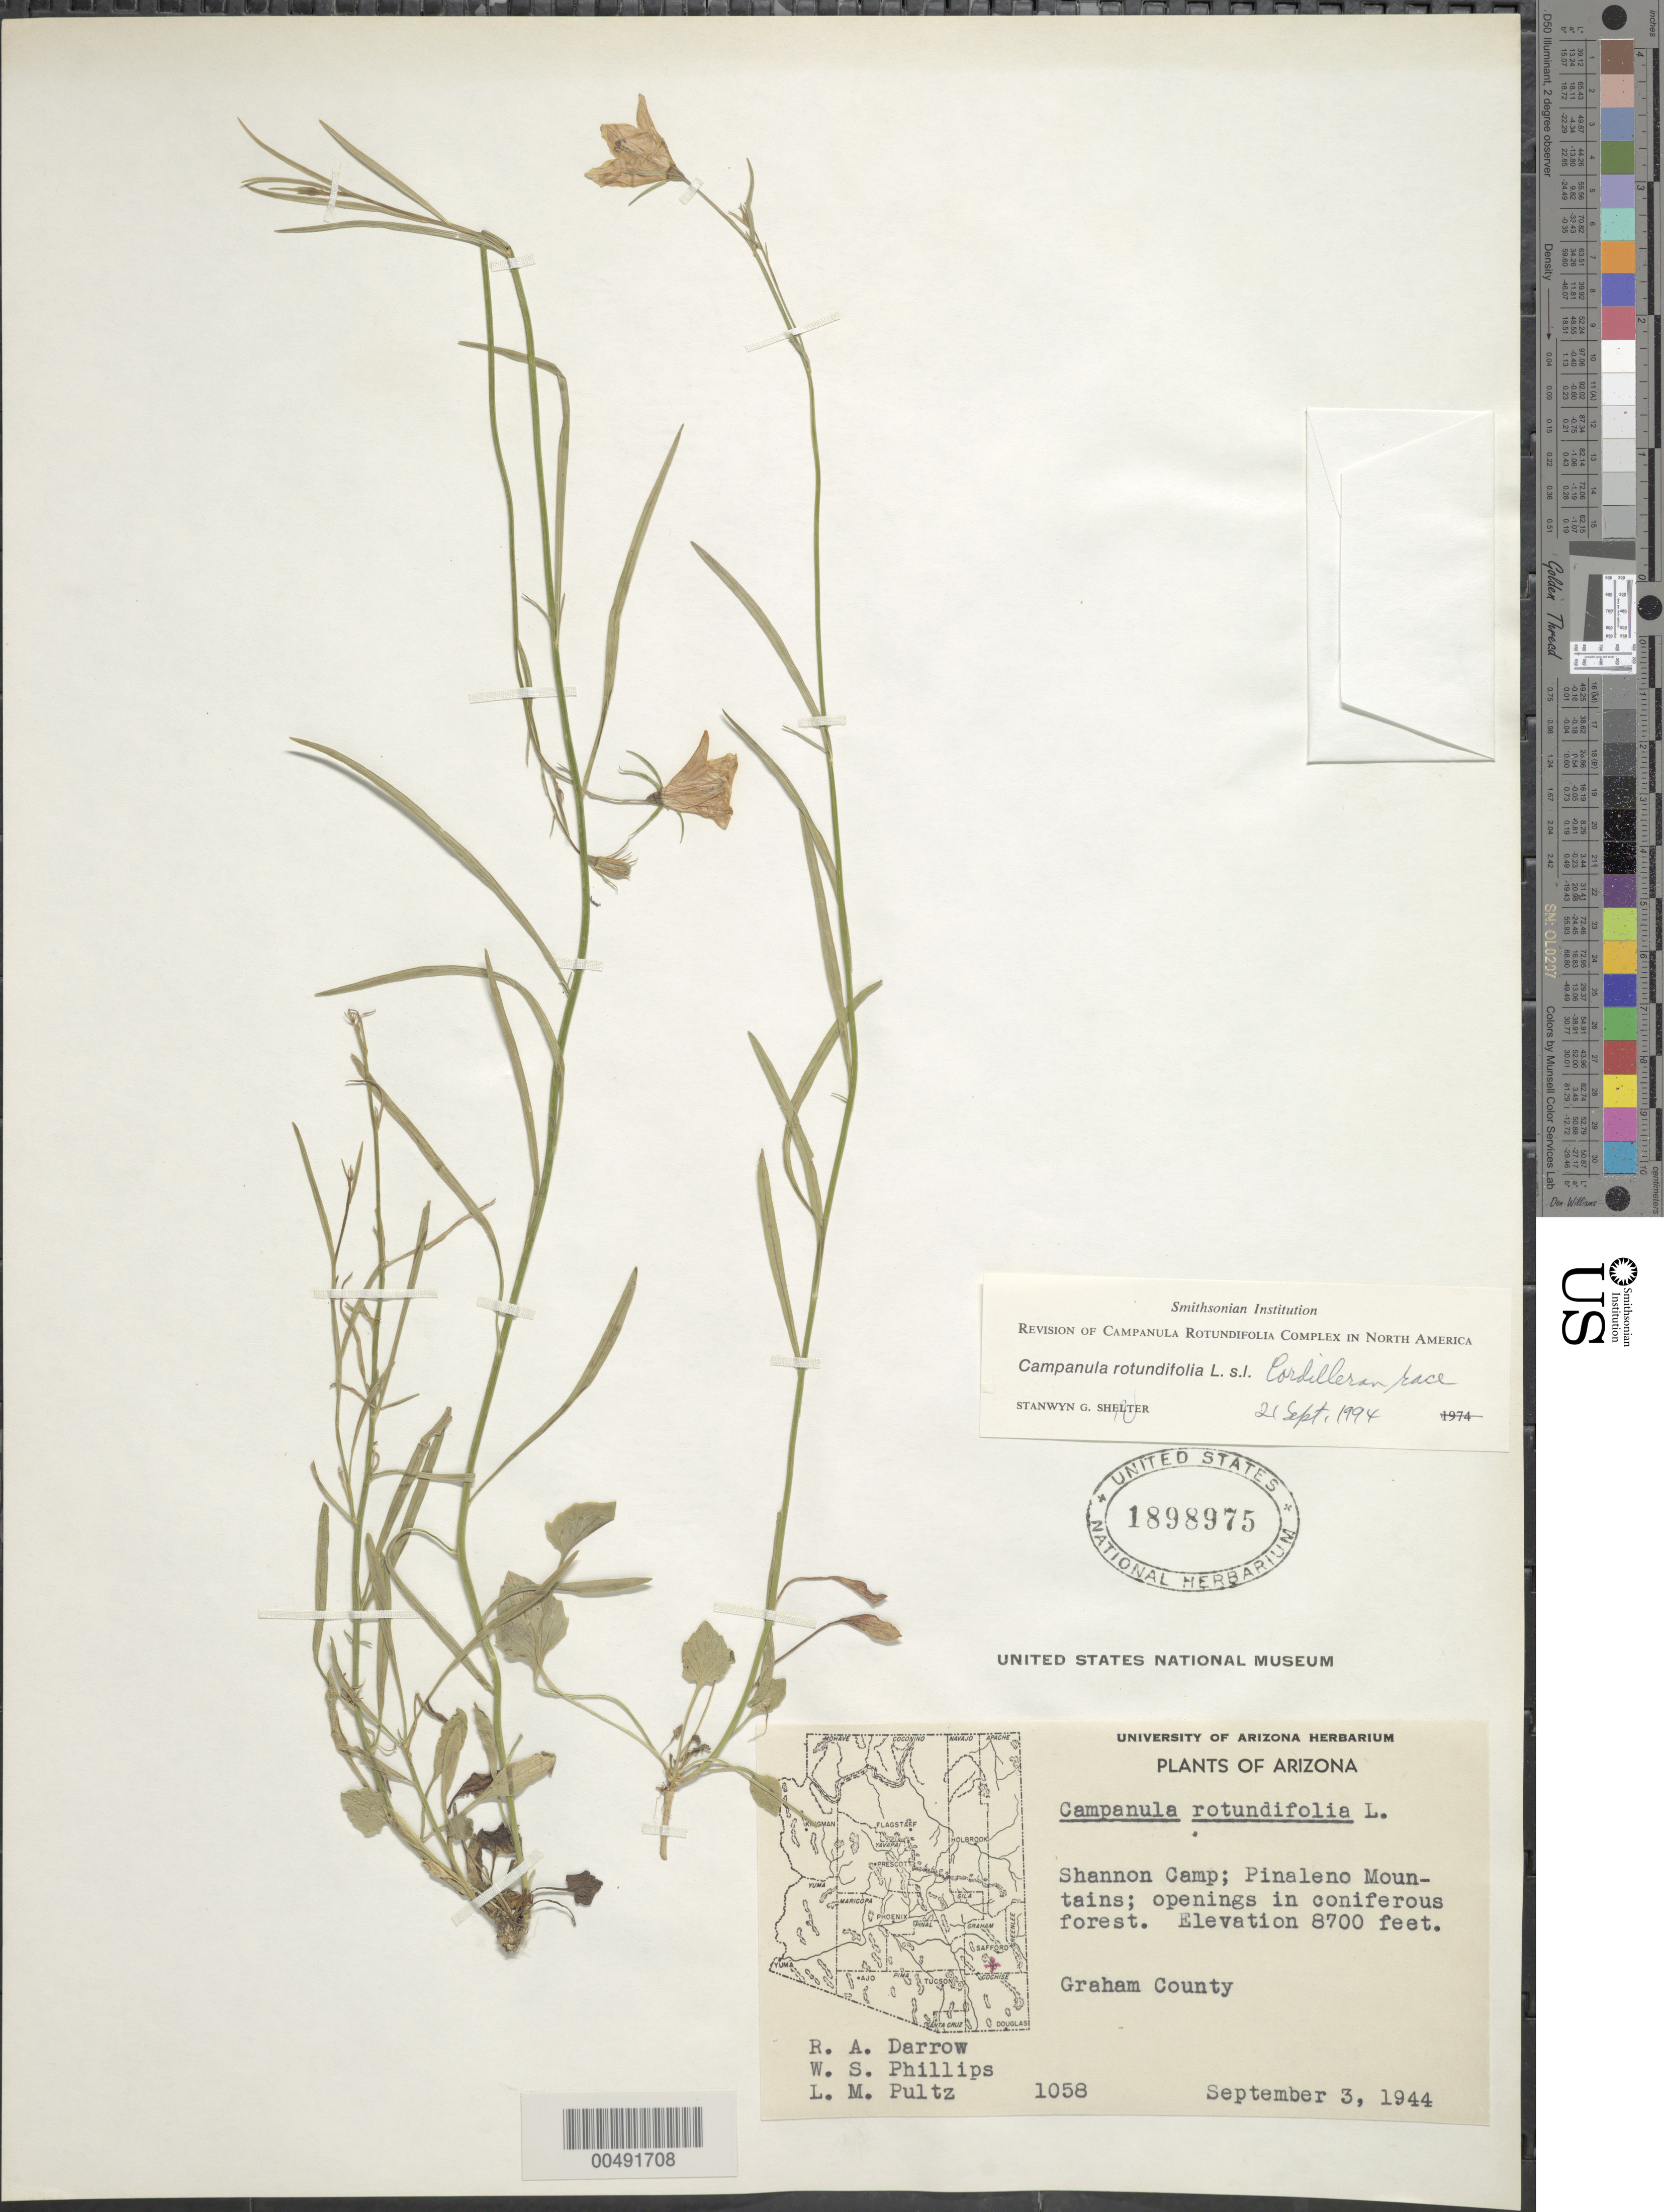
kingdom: Plantae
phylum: Tracheophyta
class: Magnoliopsida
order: Asterales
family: Campanulaceae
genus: Campanula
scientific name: Campanula rotundifolia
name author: L.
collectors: R. A. Darrow, W. S. Phillips & L. Pultz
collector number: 1058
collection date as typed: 03 Sep 1944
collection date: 1944-09-03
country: United States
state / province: Arizona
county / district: Graham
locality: Shannon Camp; Pinaleno Mountains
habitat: openings in coniferous forest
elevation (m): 2652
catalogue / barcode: US 1898975